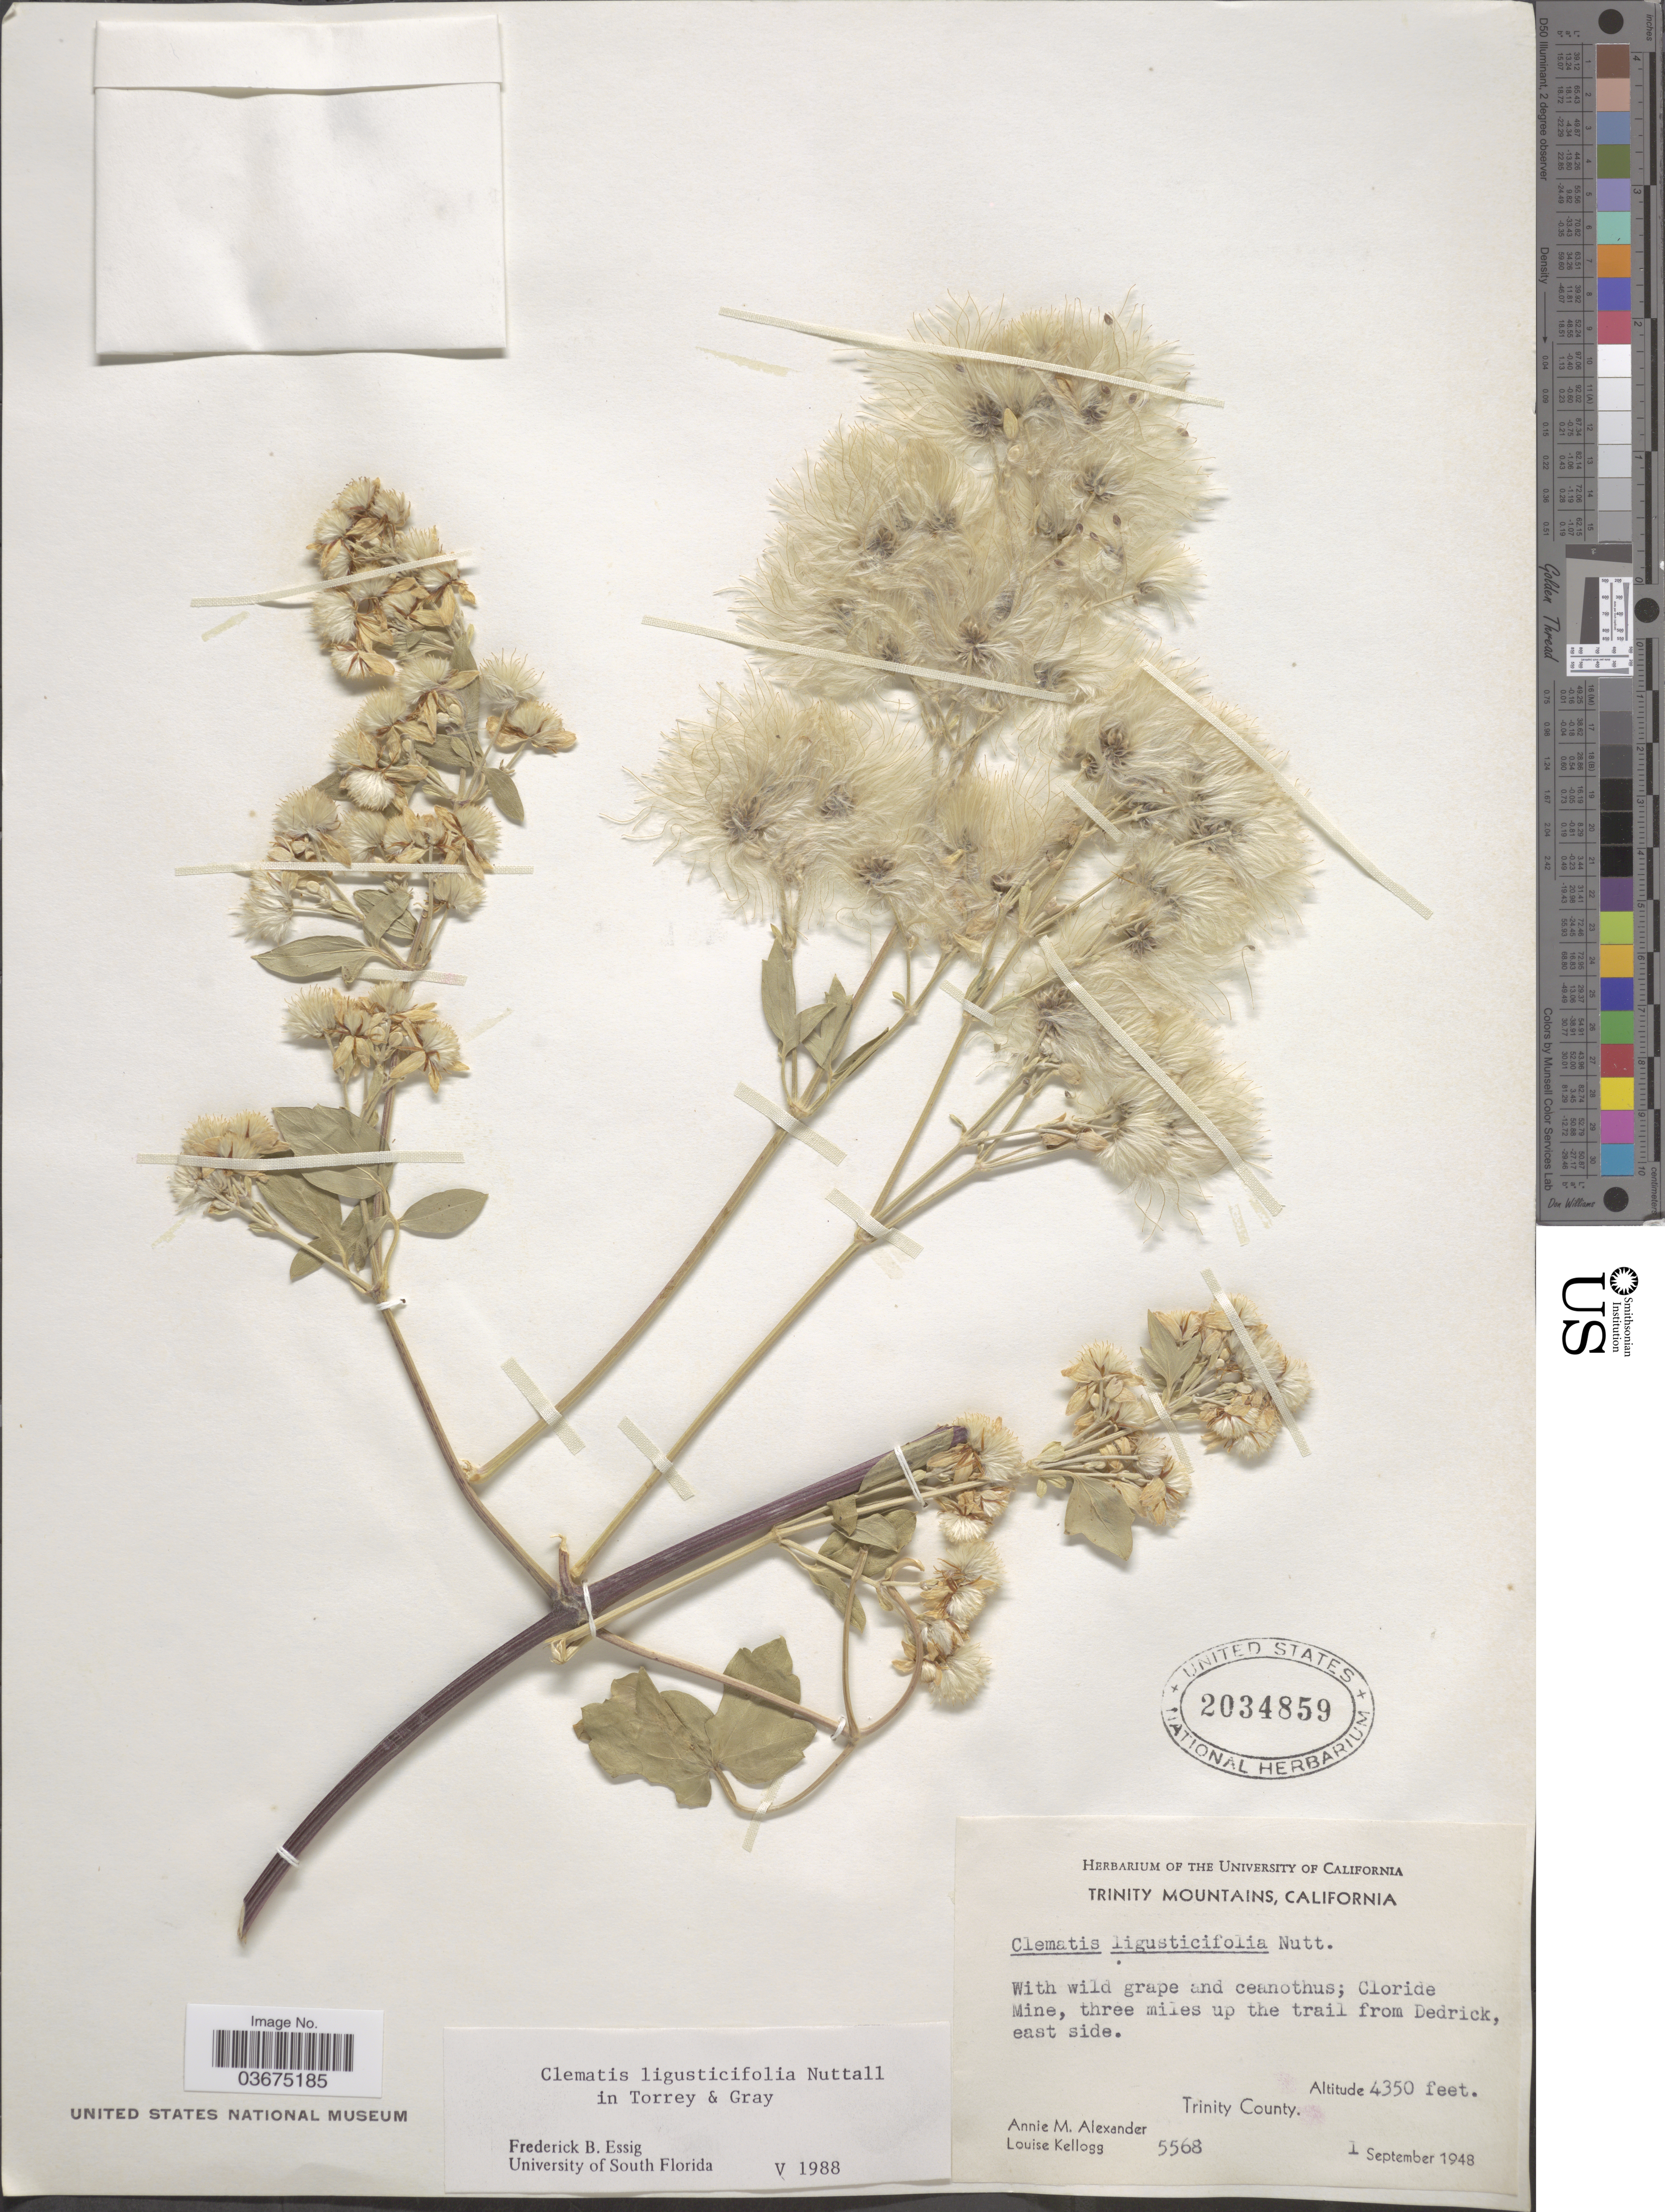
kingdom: Plantae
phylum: Tracheophyta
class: Magnoliopsida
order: Ranunculales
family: Ranunculaceae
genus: Clematis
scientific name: Clematis ligusticifolia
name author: Nutt.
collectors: A. M. Alexander & L. Kellogg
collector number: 5568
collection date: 1948-09-01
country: United States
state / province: California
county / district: Trinity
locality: Trinity Mountains. Cloride Mine, three miles up the trail from Dedrick, east side. Trinity County.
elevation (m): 1326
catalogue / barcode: US 2034859